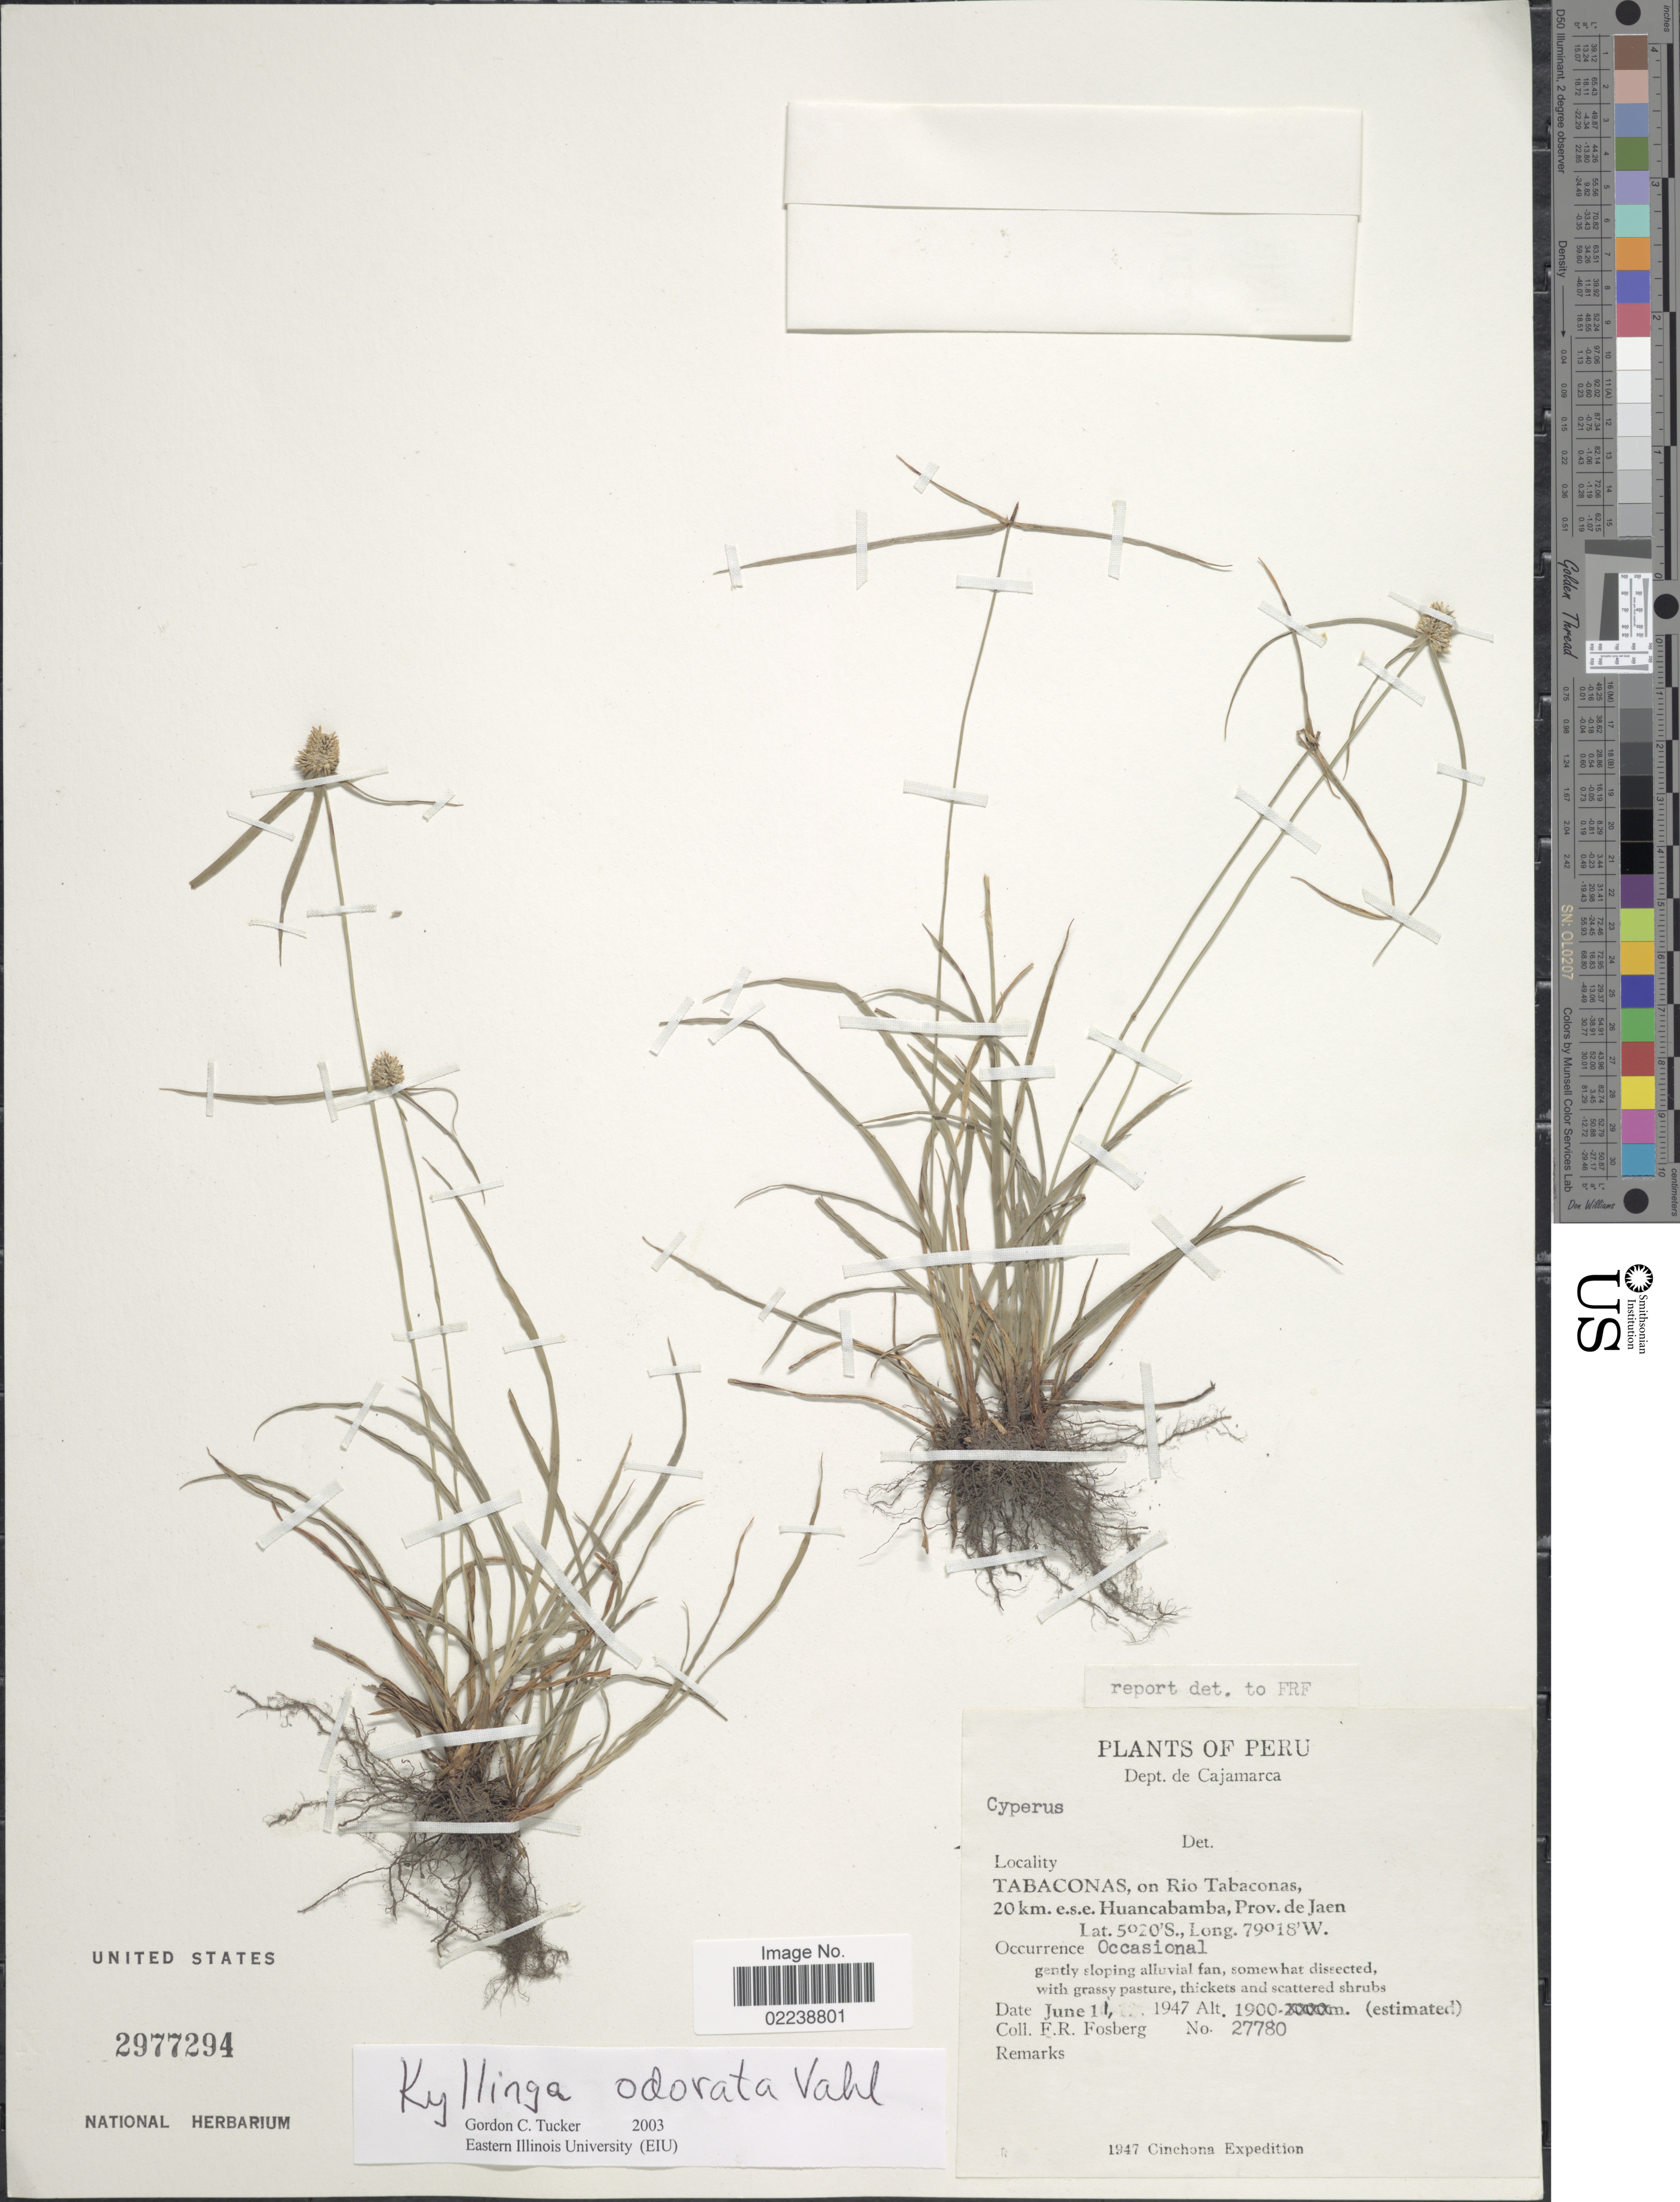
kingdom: Plantae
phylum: Tracheophyta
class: Liliopsida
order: Poales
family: Cyperaceae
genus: Cyperus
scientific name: Cyperus sesquiflorus subsp. sesquiflorus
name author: (Torr.) Mattf. & Kük.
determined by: Strong, M. T., (US), Smithsonian Institution - National Museum of Natural History (UNITED STATES)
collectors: F. R. Fosberg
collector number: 27780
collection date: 1947-06-11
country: Peru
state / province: Cajamarca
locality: Tabaconas, on Rio Tabaconas, 20 km. e.s.e Huancabamba, Prov. de Jaen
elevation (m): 1900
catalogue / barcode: US 2977294